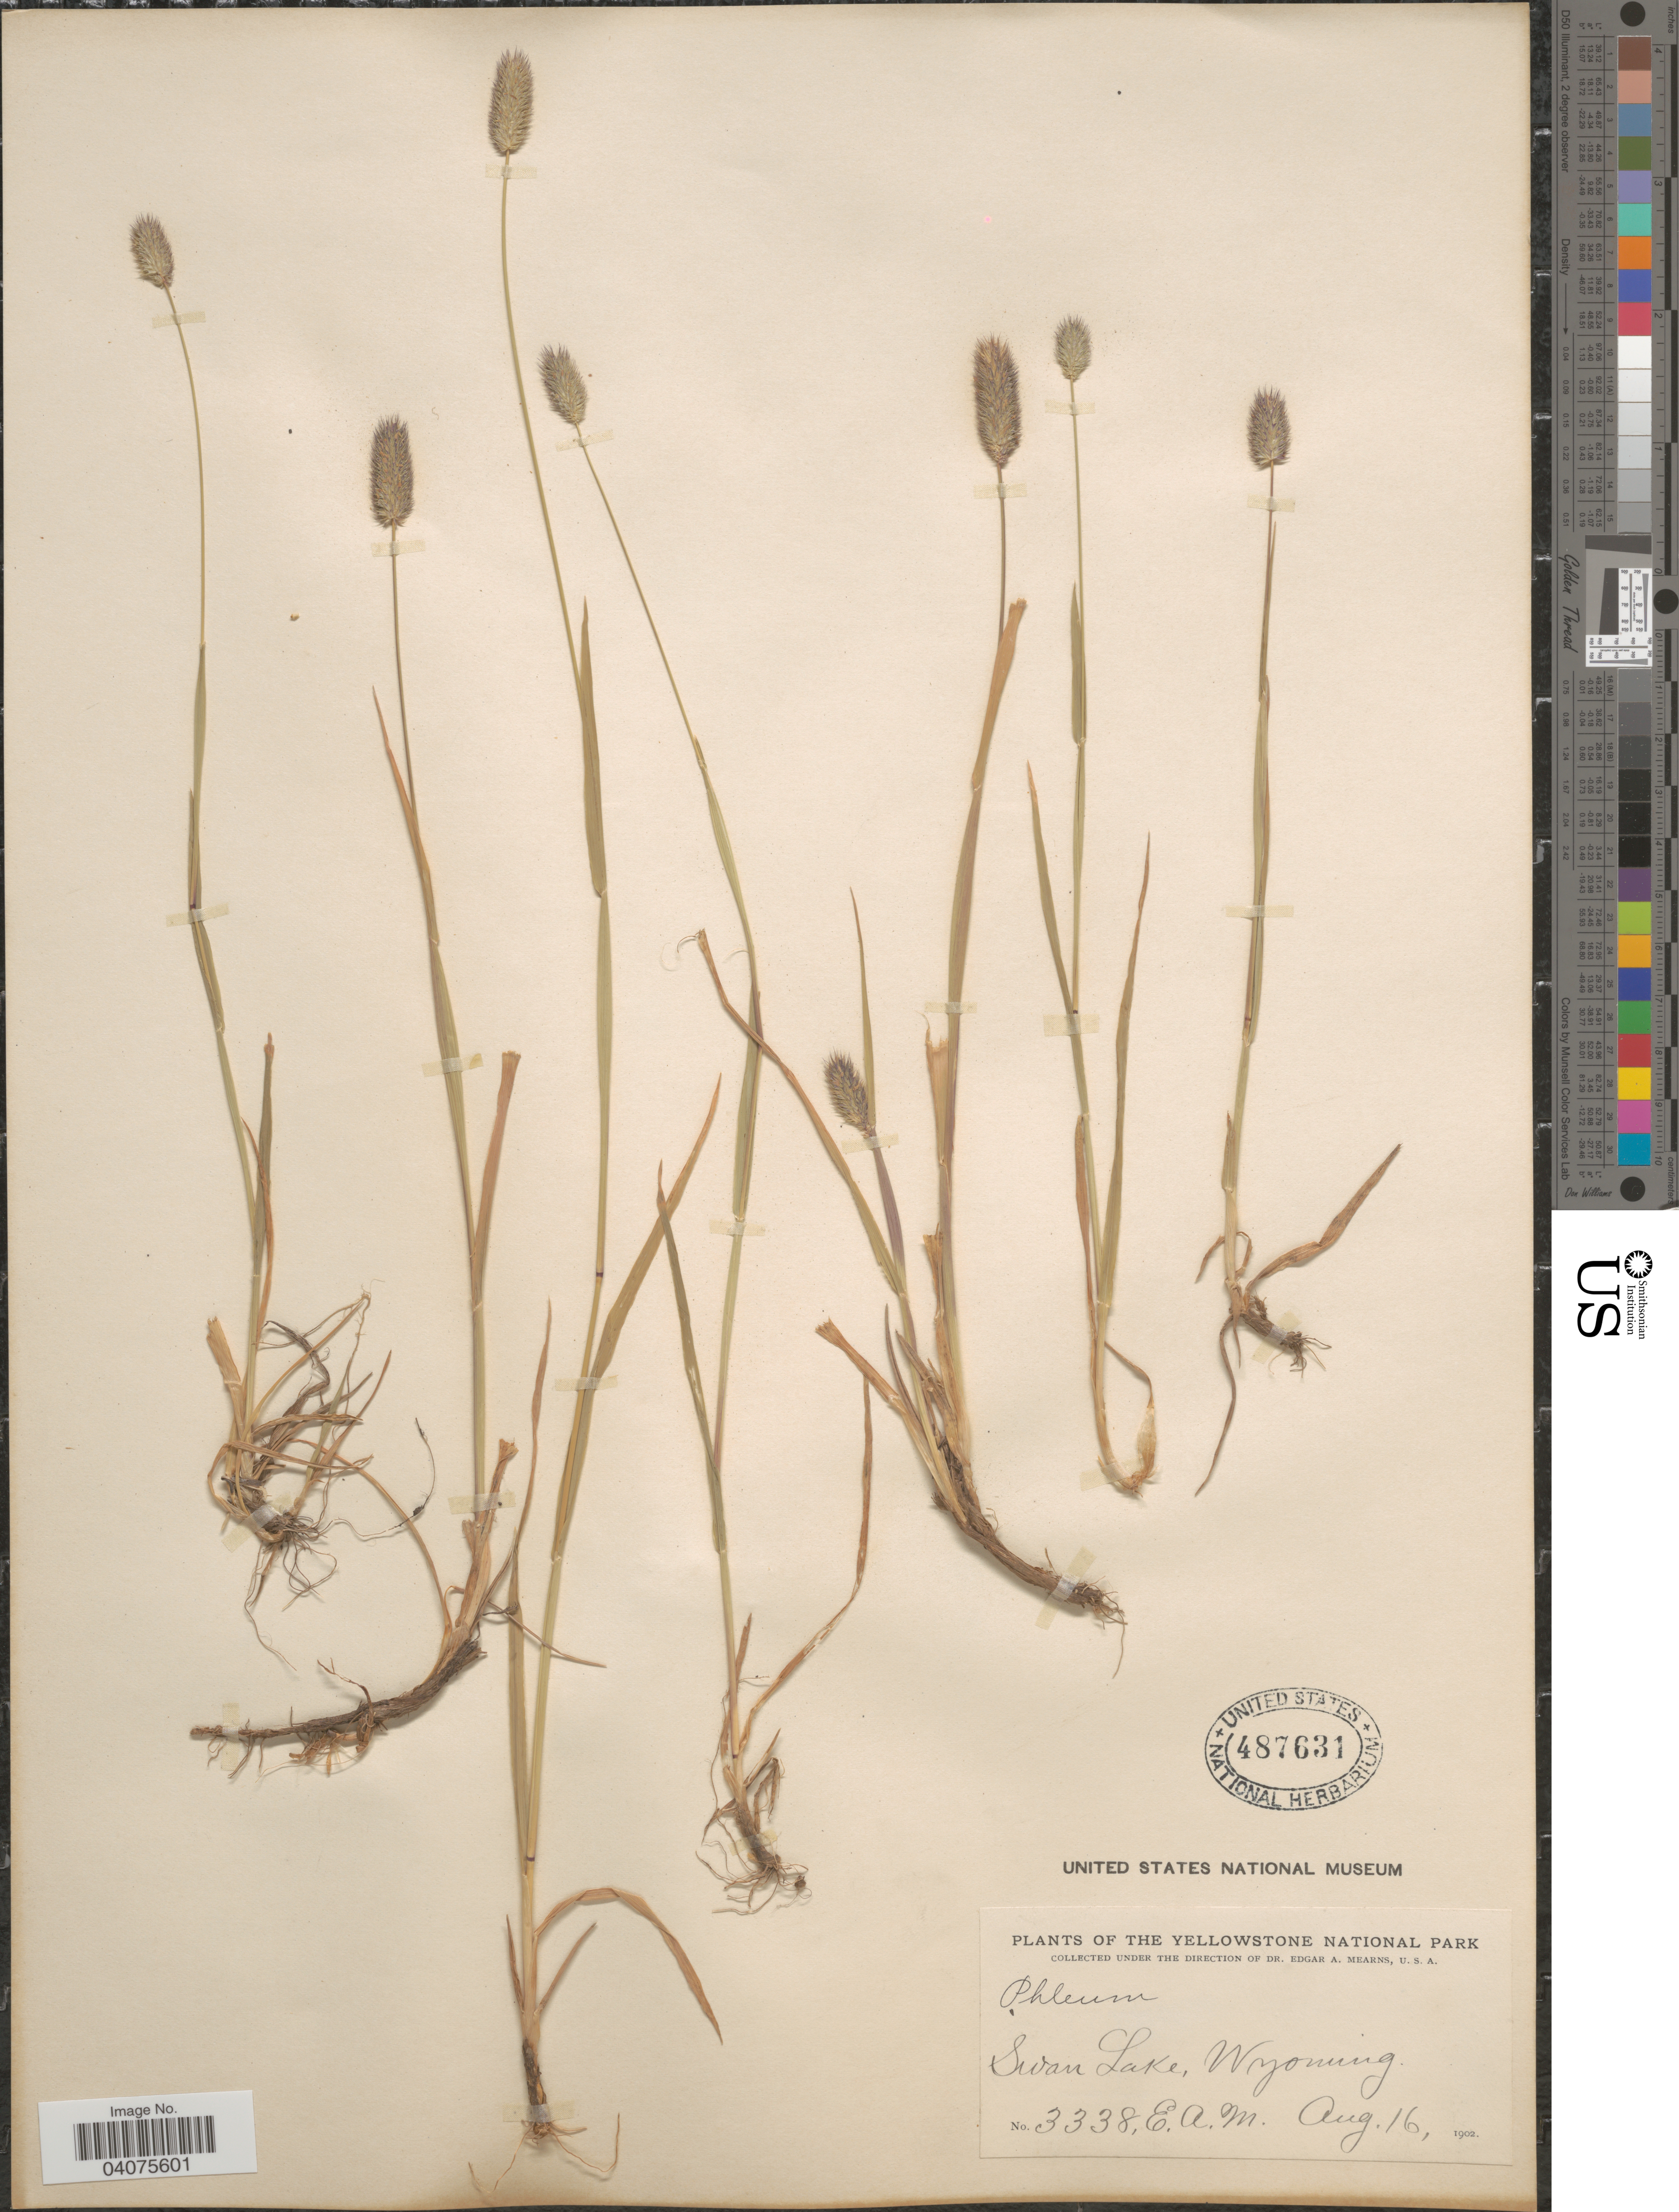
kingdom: Plantae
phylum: Tracheophyta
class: Liliopsida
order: Poales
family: Poaceae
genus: Phleum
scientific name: Phleum alpinum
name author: L.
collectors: E. A. Mearns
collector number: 3338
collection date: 1902-08-16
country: United States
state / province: Wyoming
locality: The Yellowstone National Park. Swan Lake.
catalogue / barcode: US 487631